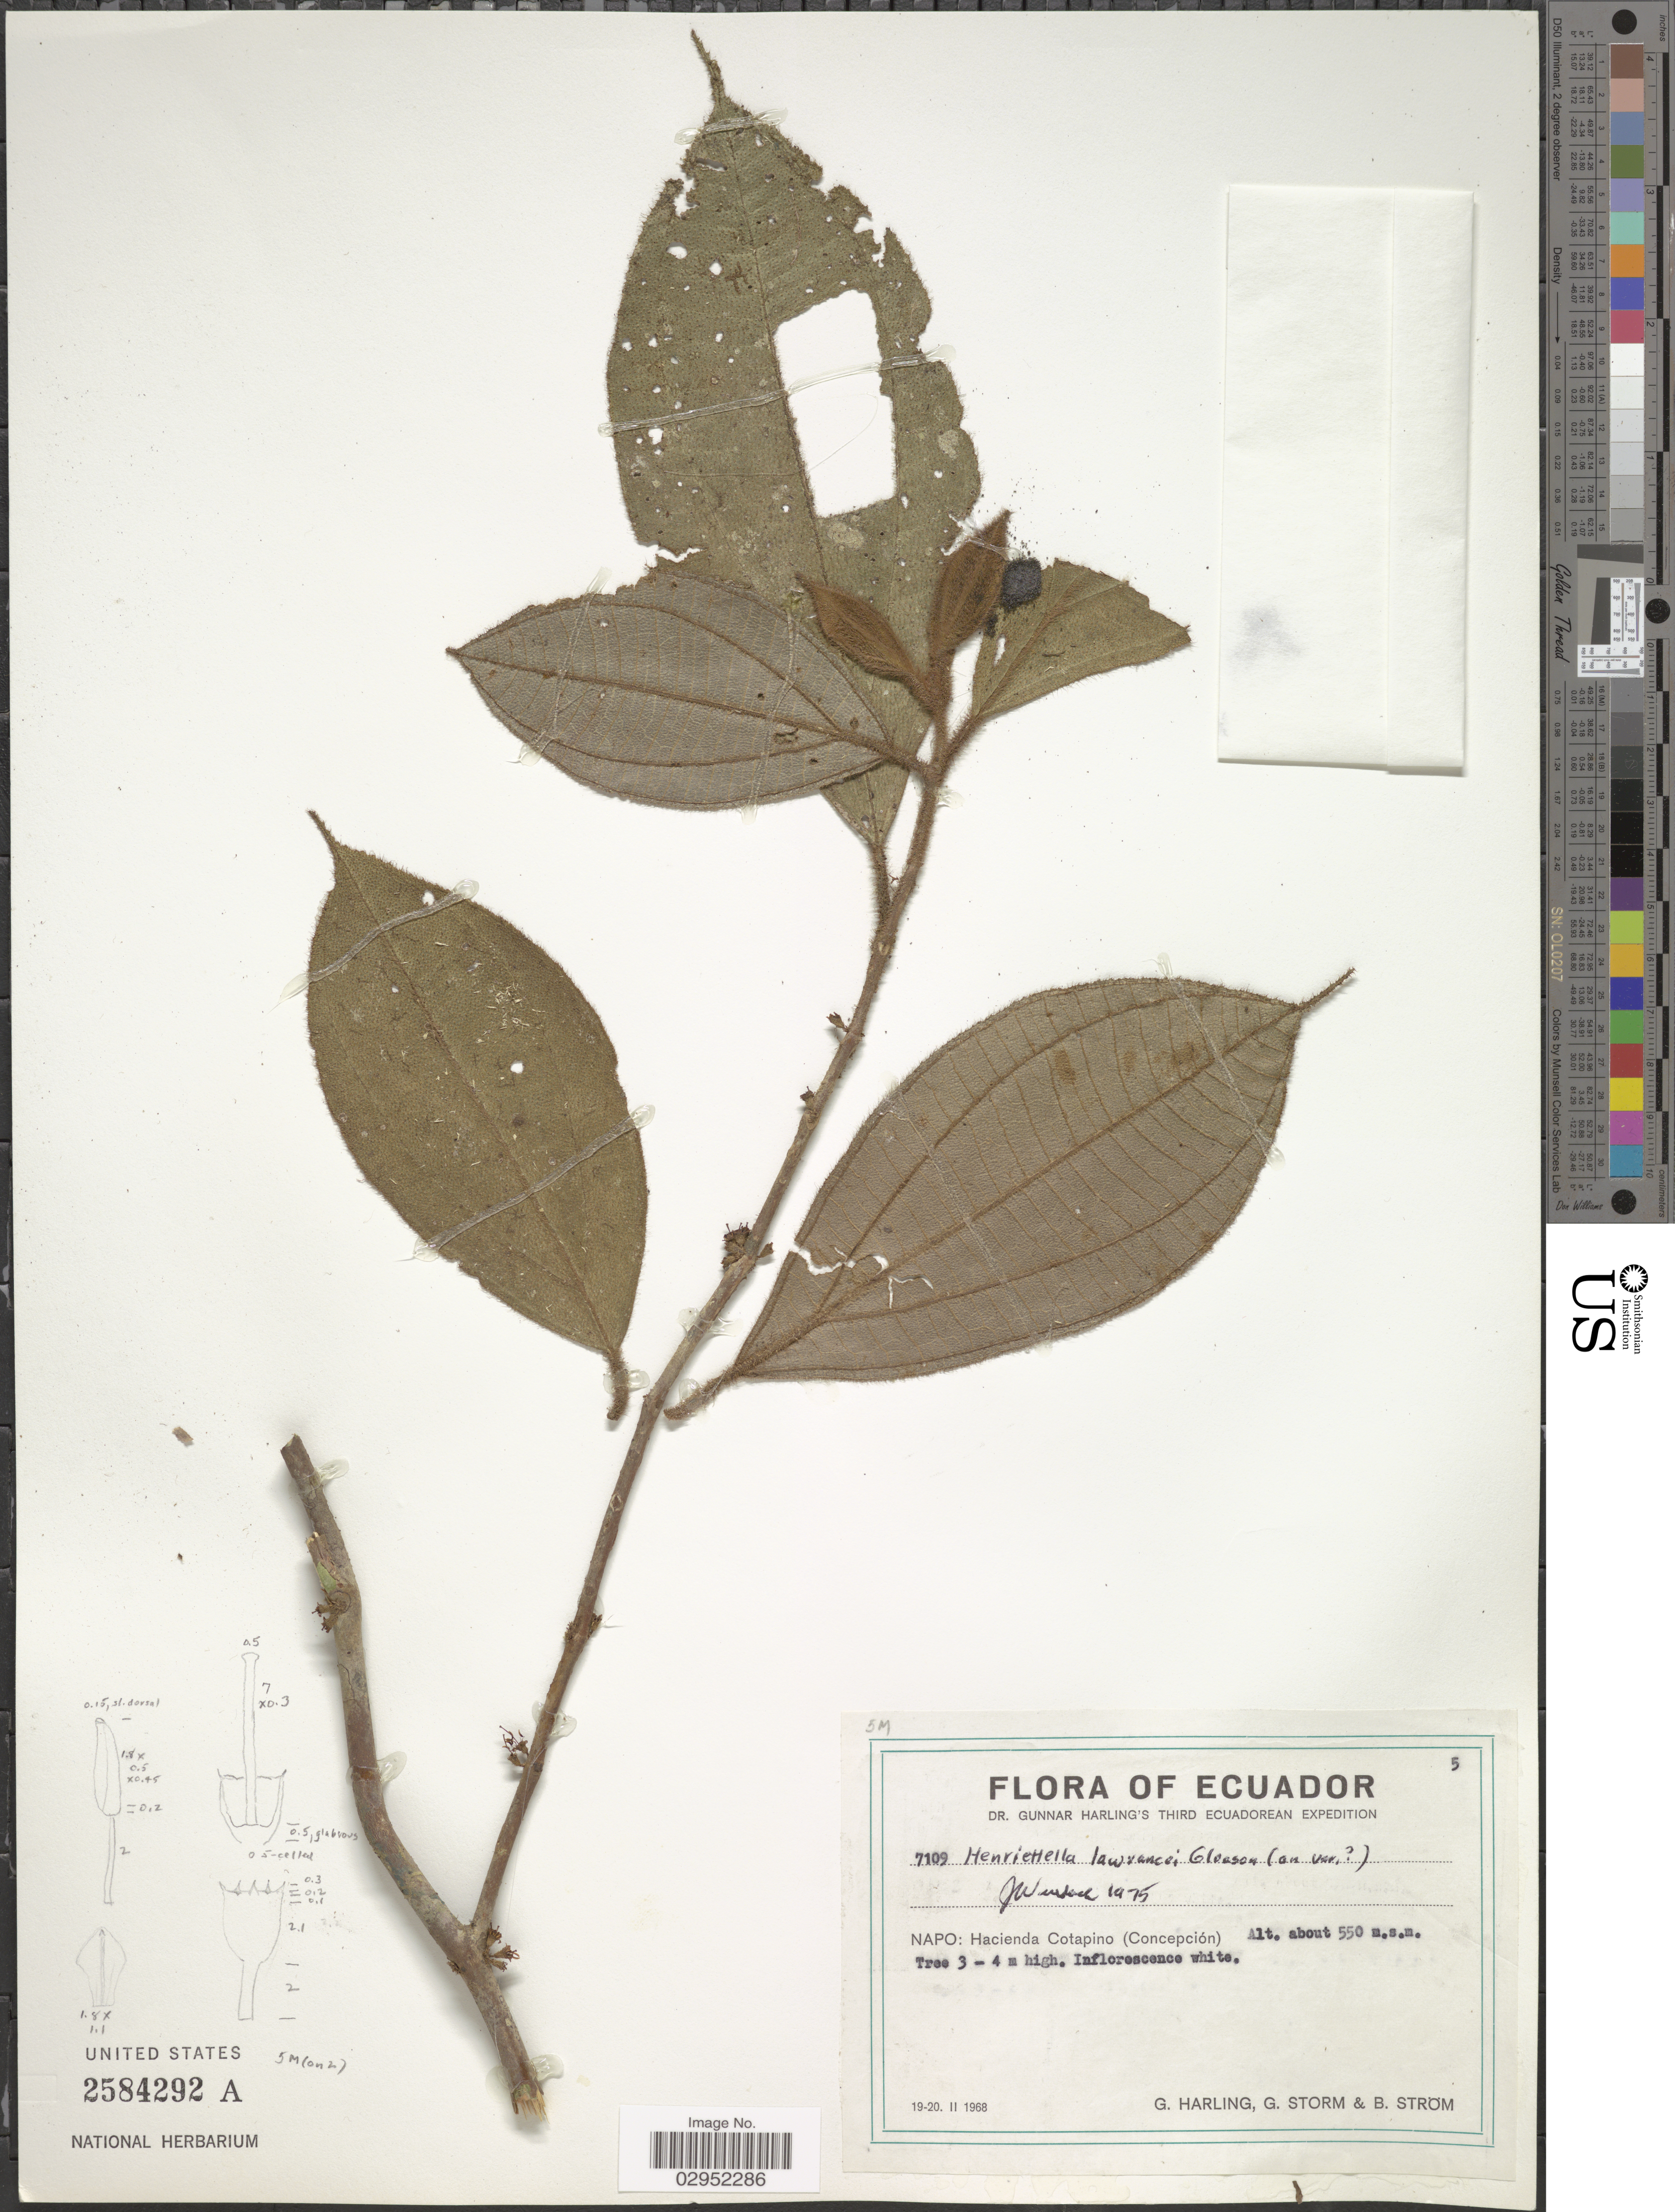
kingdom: Plantae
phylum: Tracheophyta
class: Magnoliopsida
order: Myrtales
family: Melastomataceae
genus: Henriettea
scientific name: Henriettea lawrancei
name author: (Gleason) Penneys et al.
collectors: G. Harling, G. Storm & B. Ström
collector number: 7109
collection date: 1968-02-19/1968-02-20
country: Ecuador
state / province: Napo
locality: Hacienda Cotapino (Concepción).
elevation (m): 550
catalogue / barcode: US 2584292A